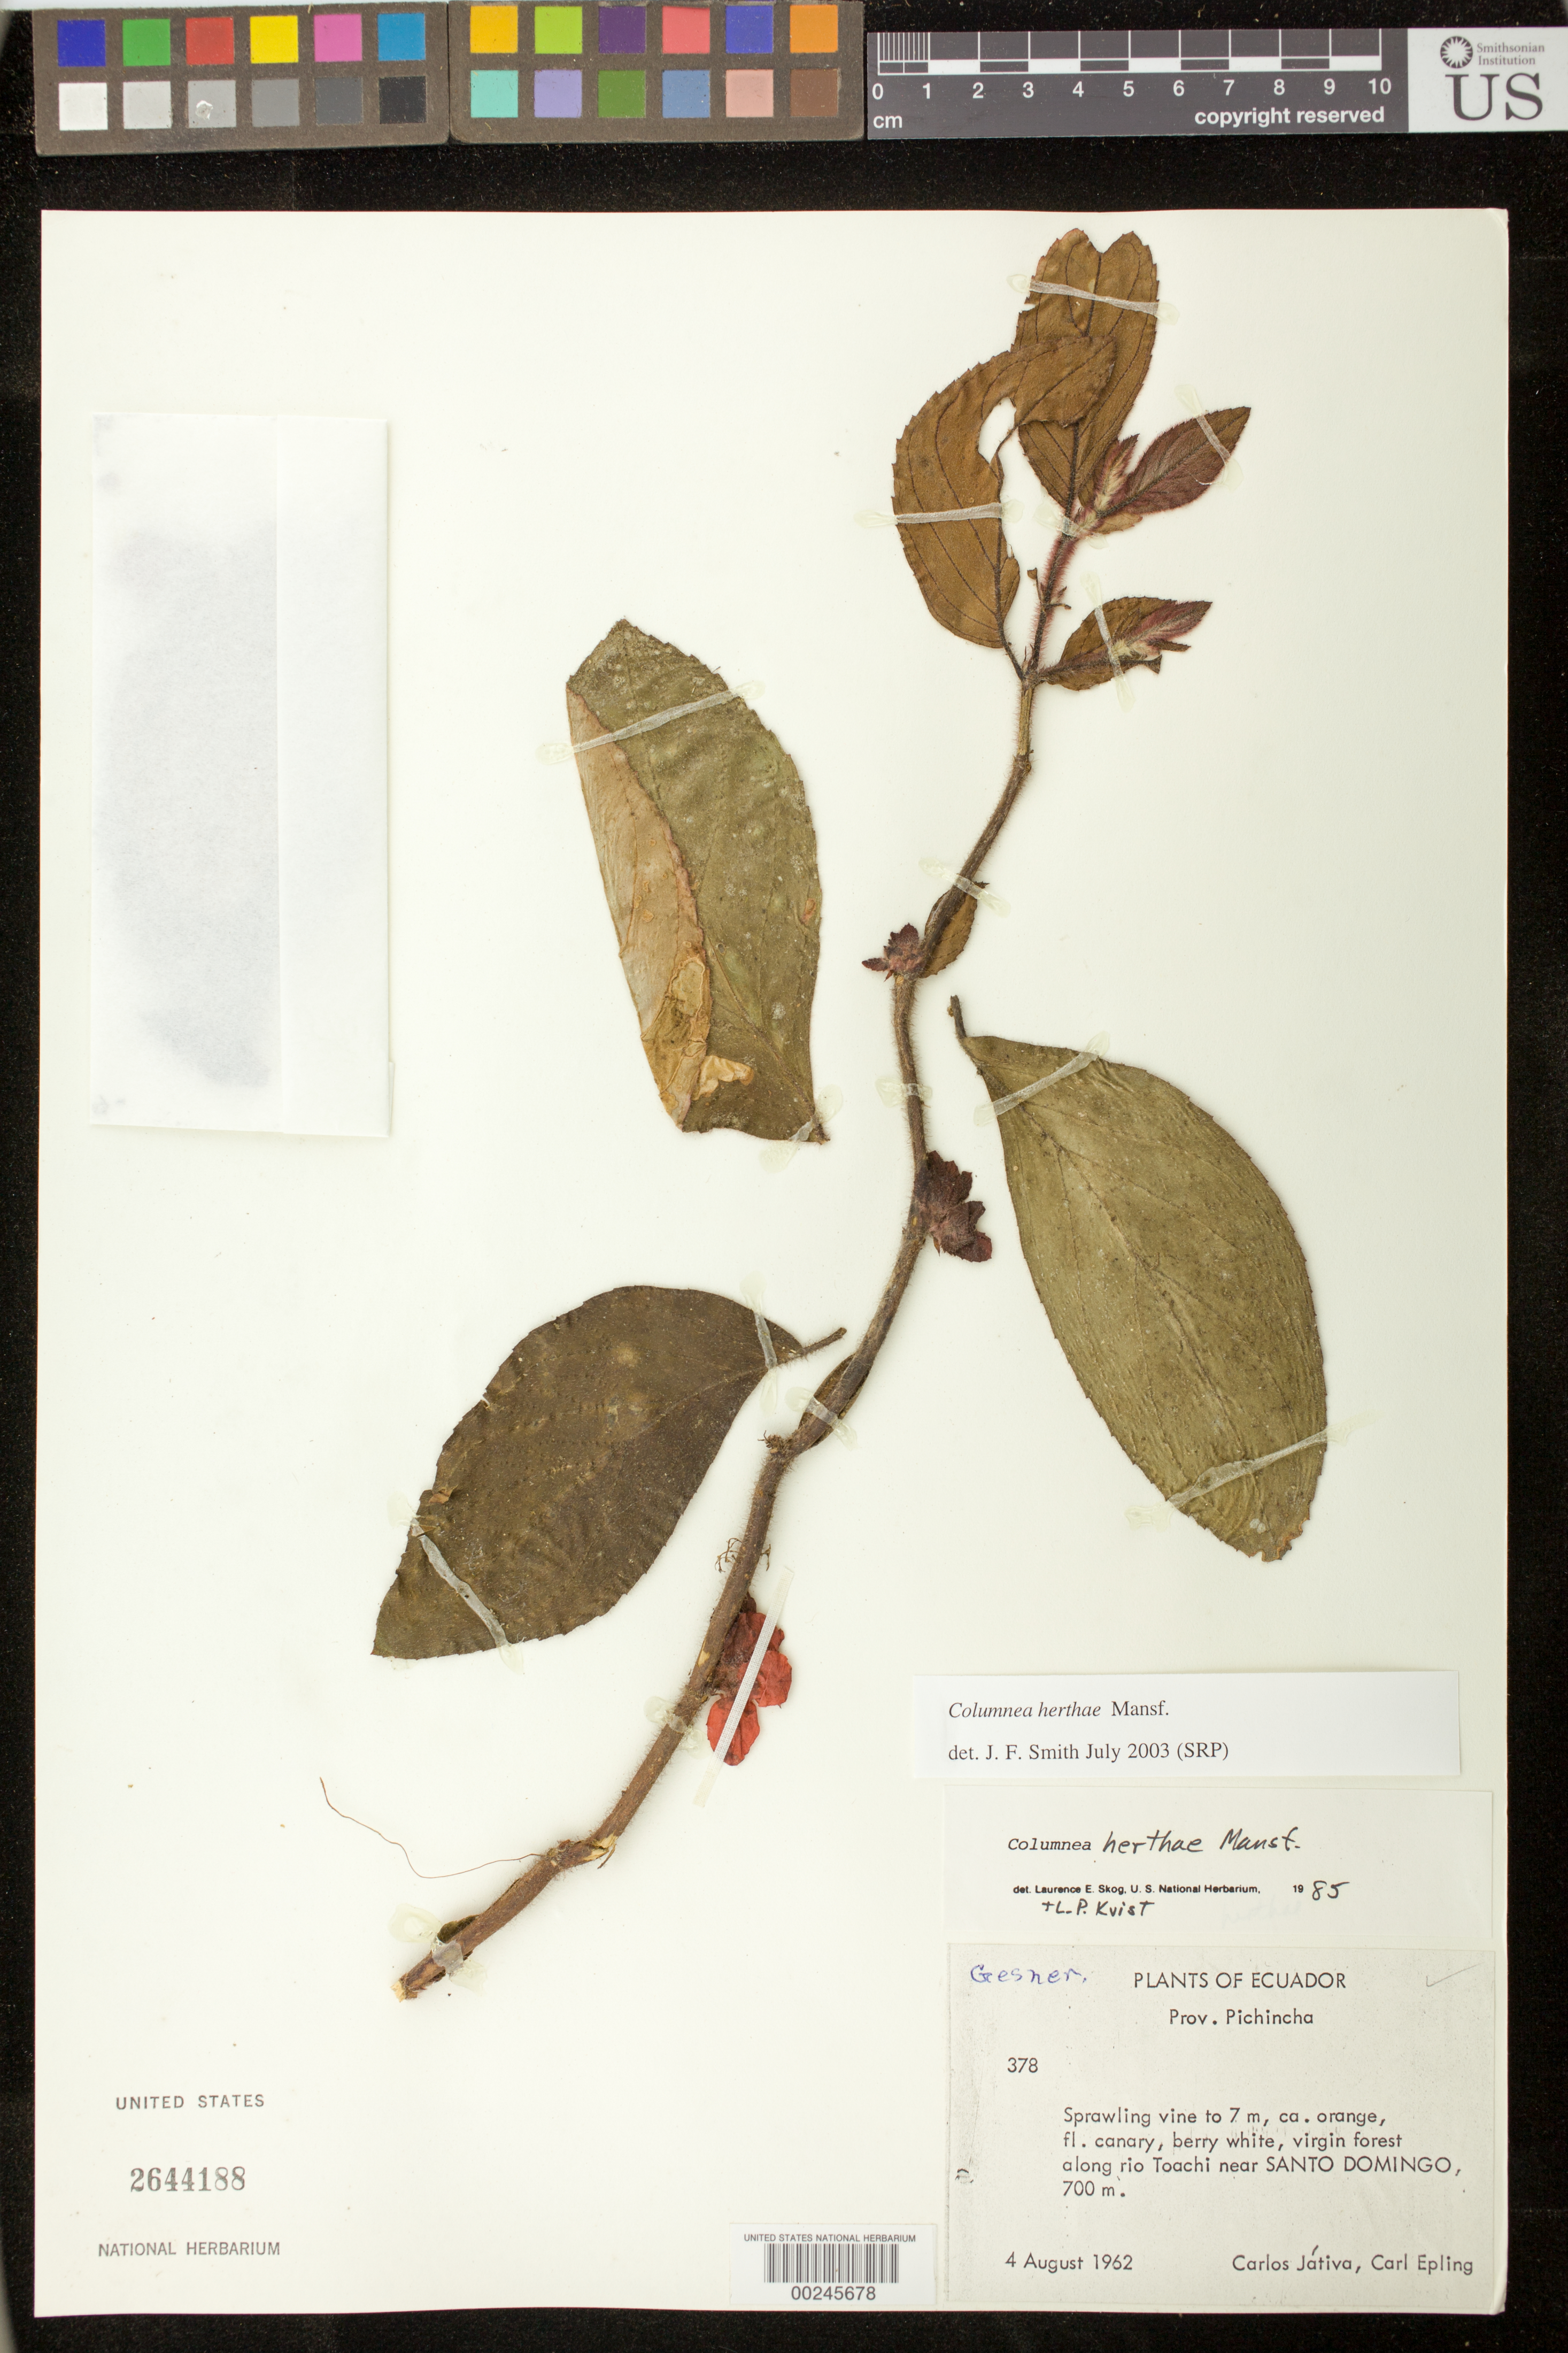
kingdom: Plantae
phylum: Tracheophyta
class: Magnoliopsida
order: Lamiales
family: Gesneriaceae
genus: Columnea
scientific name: Columnea herthae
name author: Mansf.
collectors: C. D. Játiva & C. C. Epling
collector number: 378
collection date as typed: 04 Aug 1962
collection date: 1962-08-04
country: Ecuador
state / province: Pichincha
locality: Along Rio Toachi near Santo Domingo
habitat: Virgin forest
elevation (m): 700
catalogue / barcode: US 2644188